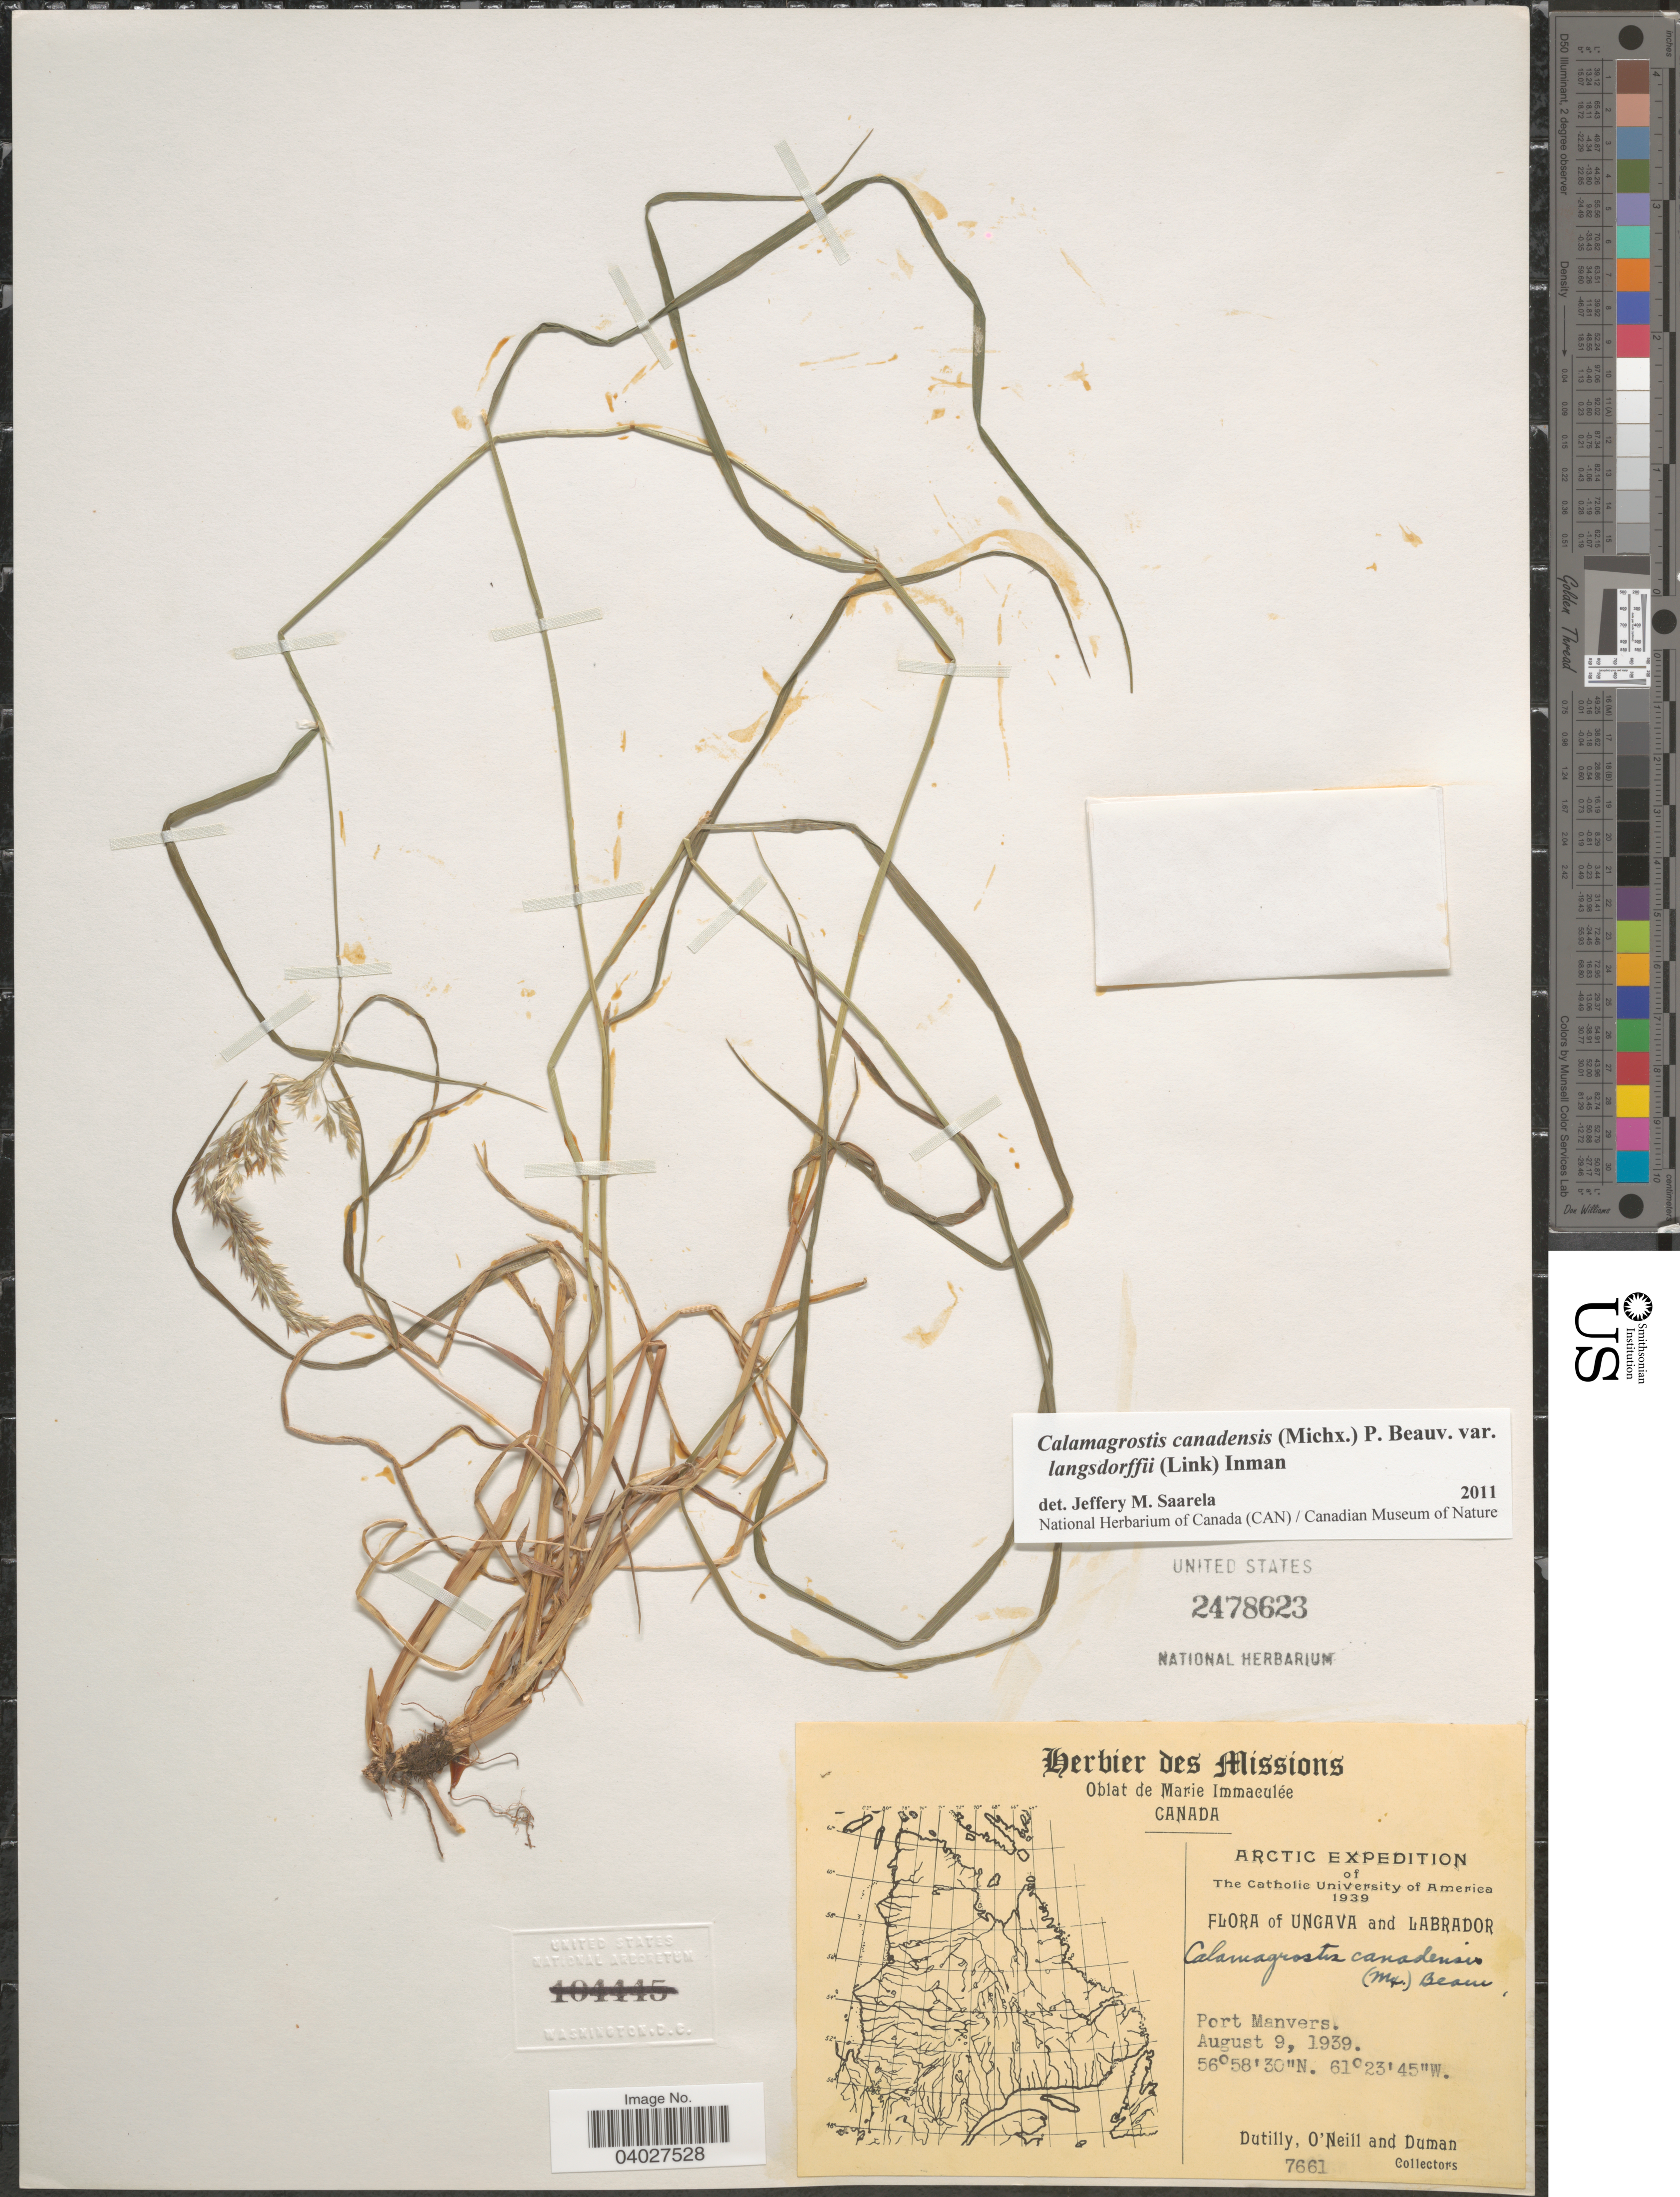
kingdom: Plantae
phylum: Tracheophyta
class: Liliopsida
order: Poales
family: Poaceae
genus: Calamagrostis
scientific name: Calamagrostis canadensis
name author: (Michx.) P. Beauv.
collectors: -. Dutilly, -. O'Neill & -. Duman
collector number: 7661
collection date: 1939-08-09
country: Canada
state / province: Newfoundland and Labrador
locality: Ungava and Labrador. Port Manvers.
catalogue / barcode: US 2478623